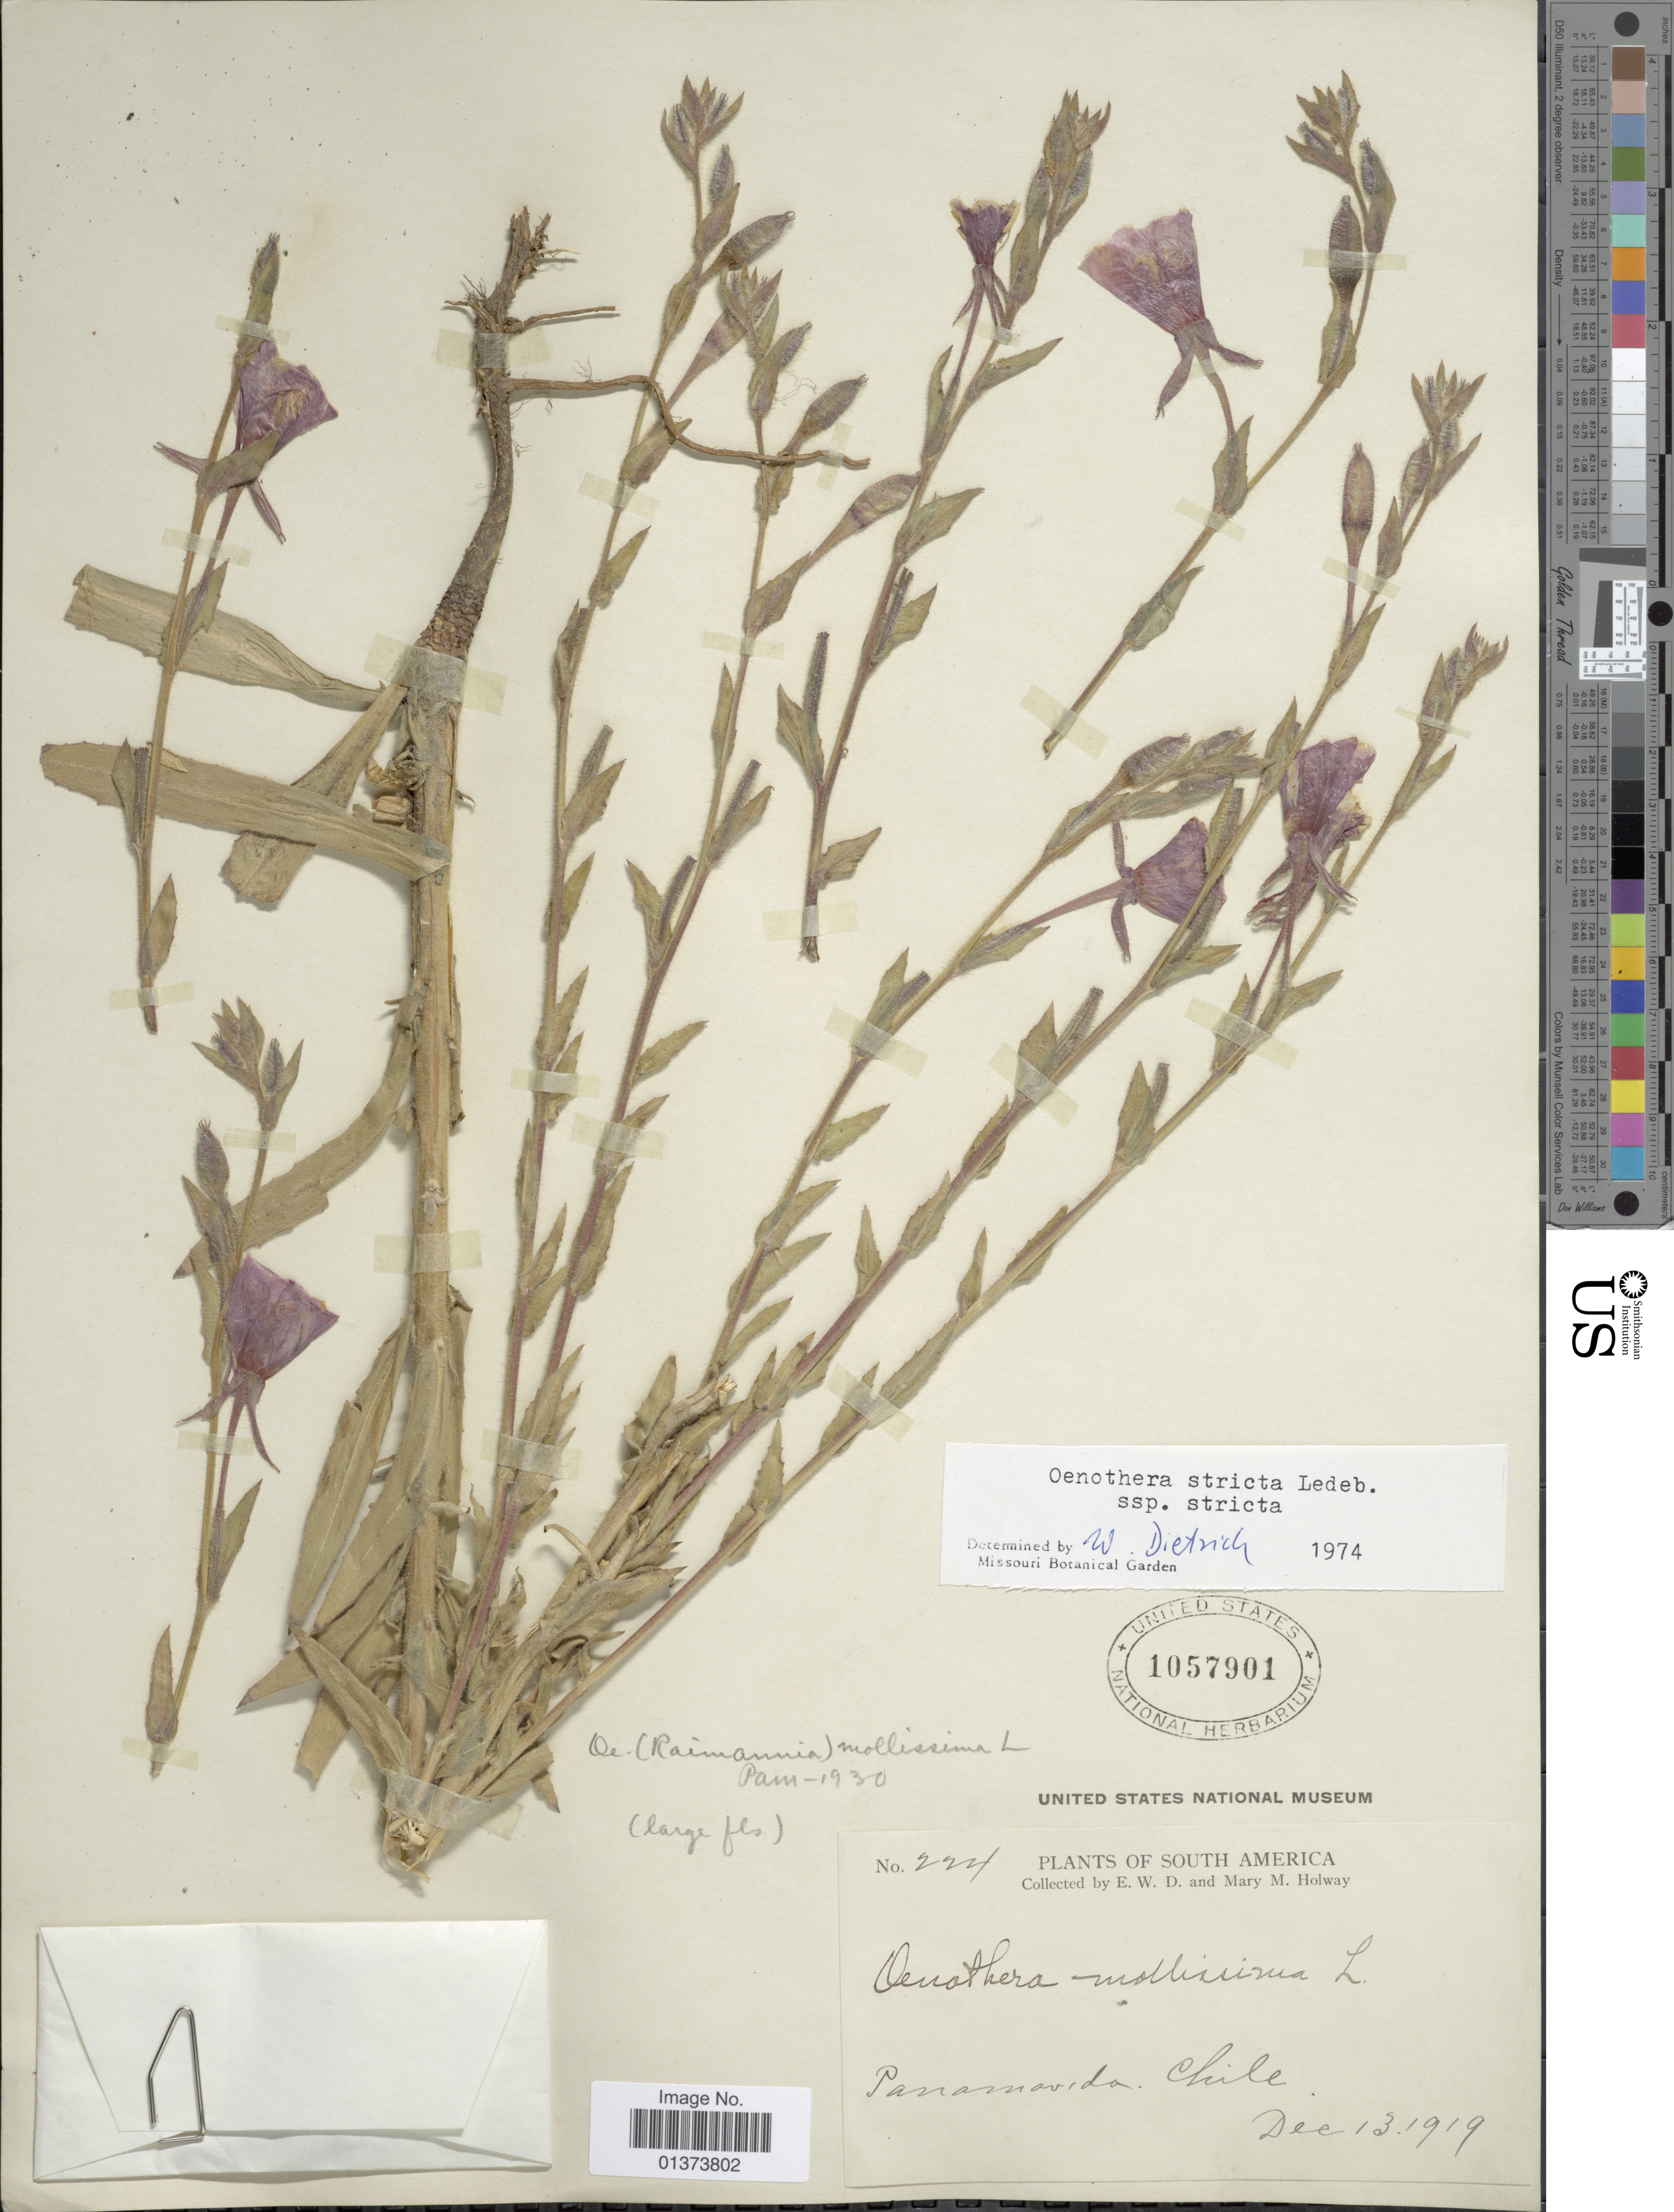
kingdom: Plantae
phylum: Tracheophyta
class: Magnoliopsida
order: Myrtales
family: Onagraceae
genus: Oenothera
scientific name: Oenothera stricta subsp. stricta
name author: Ledeb. ex Link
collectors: E. W. D. Holway & M. M. Holway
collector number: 224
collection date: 1919-12-13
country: Chile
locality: Panamavida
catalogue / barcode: US 1057901